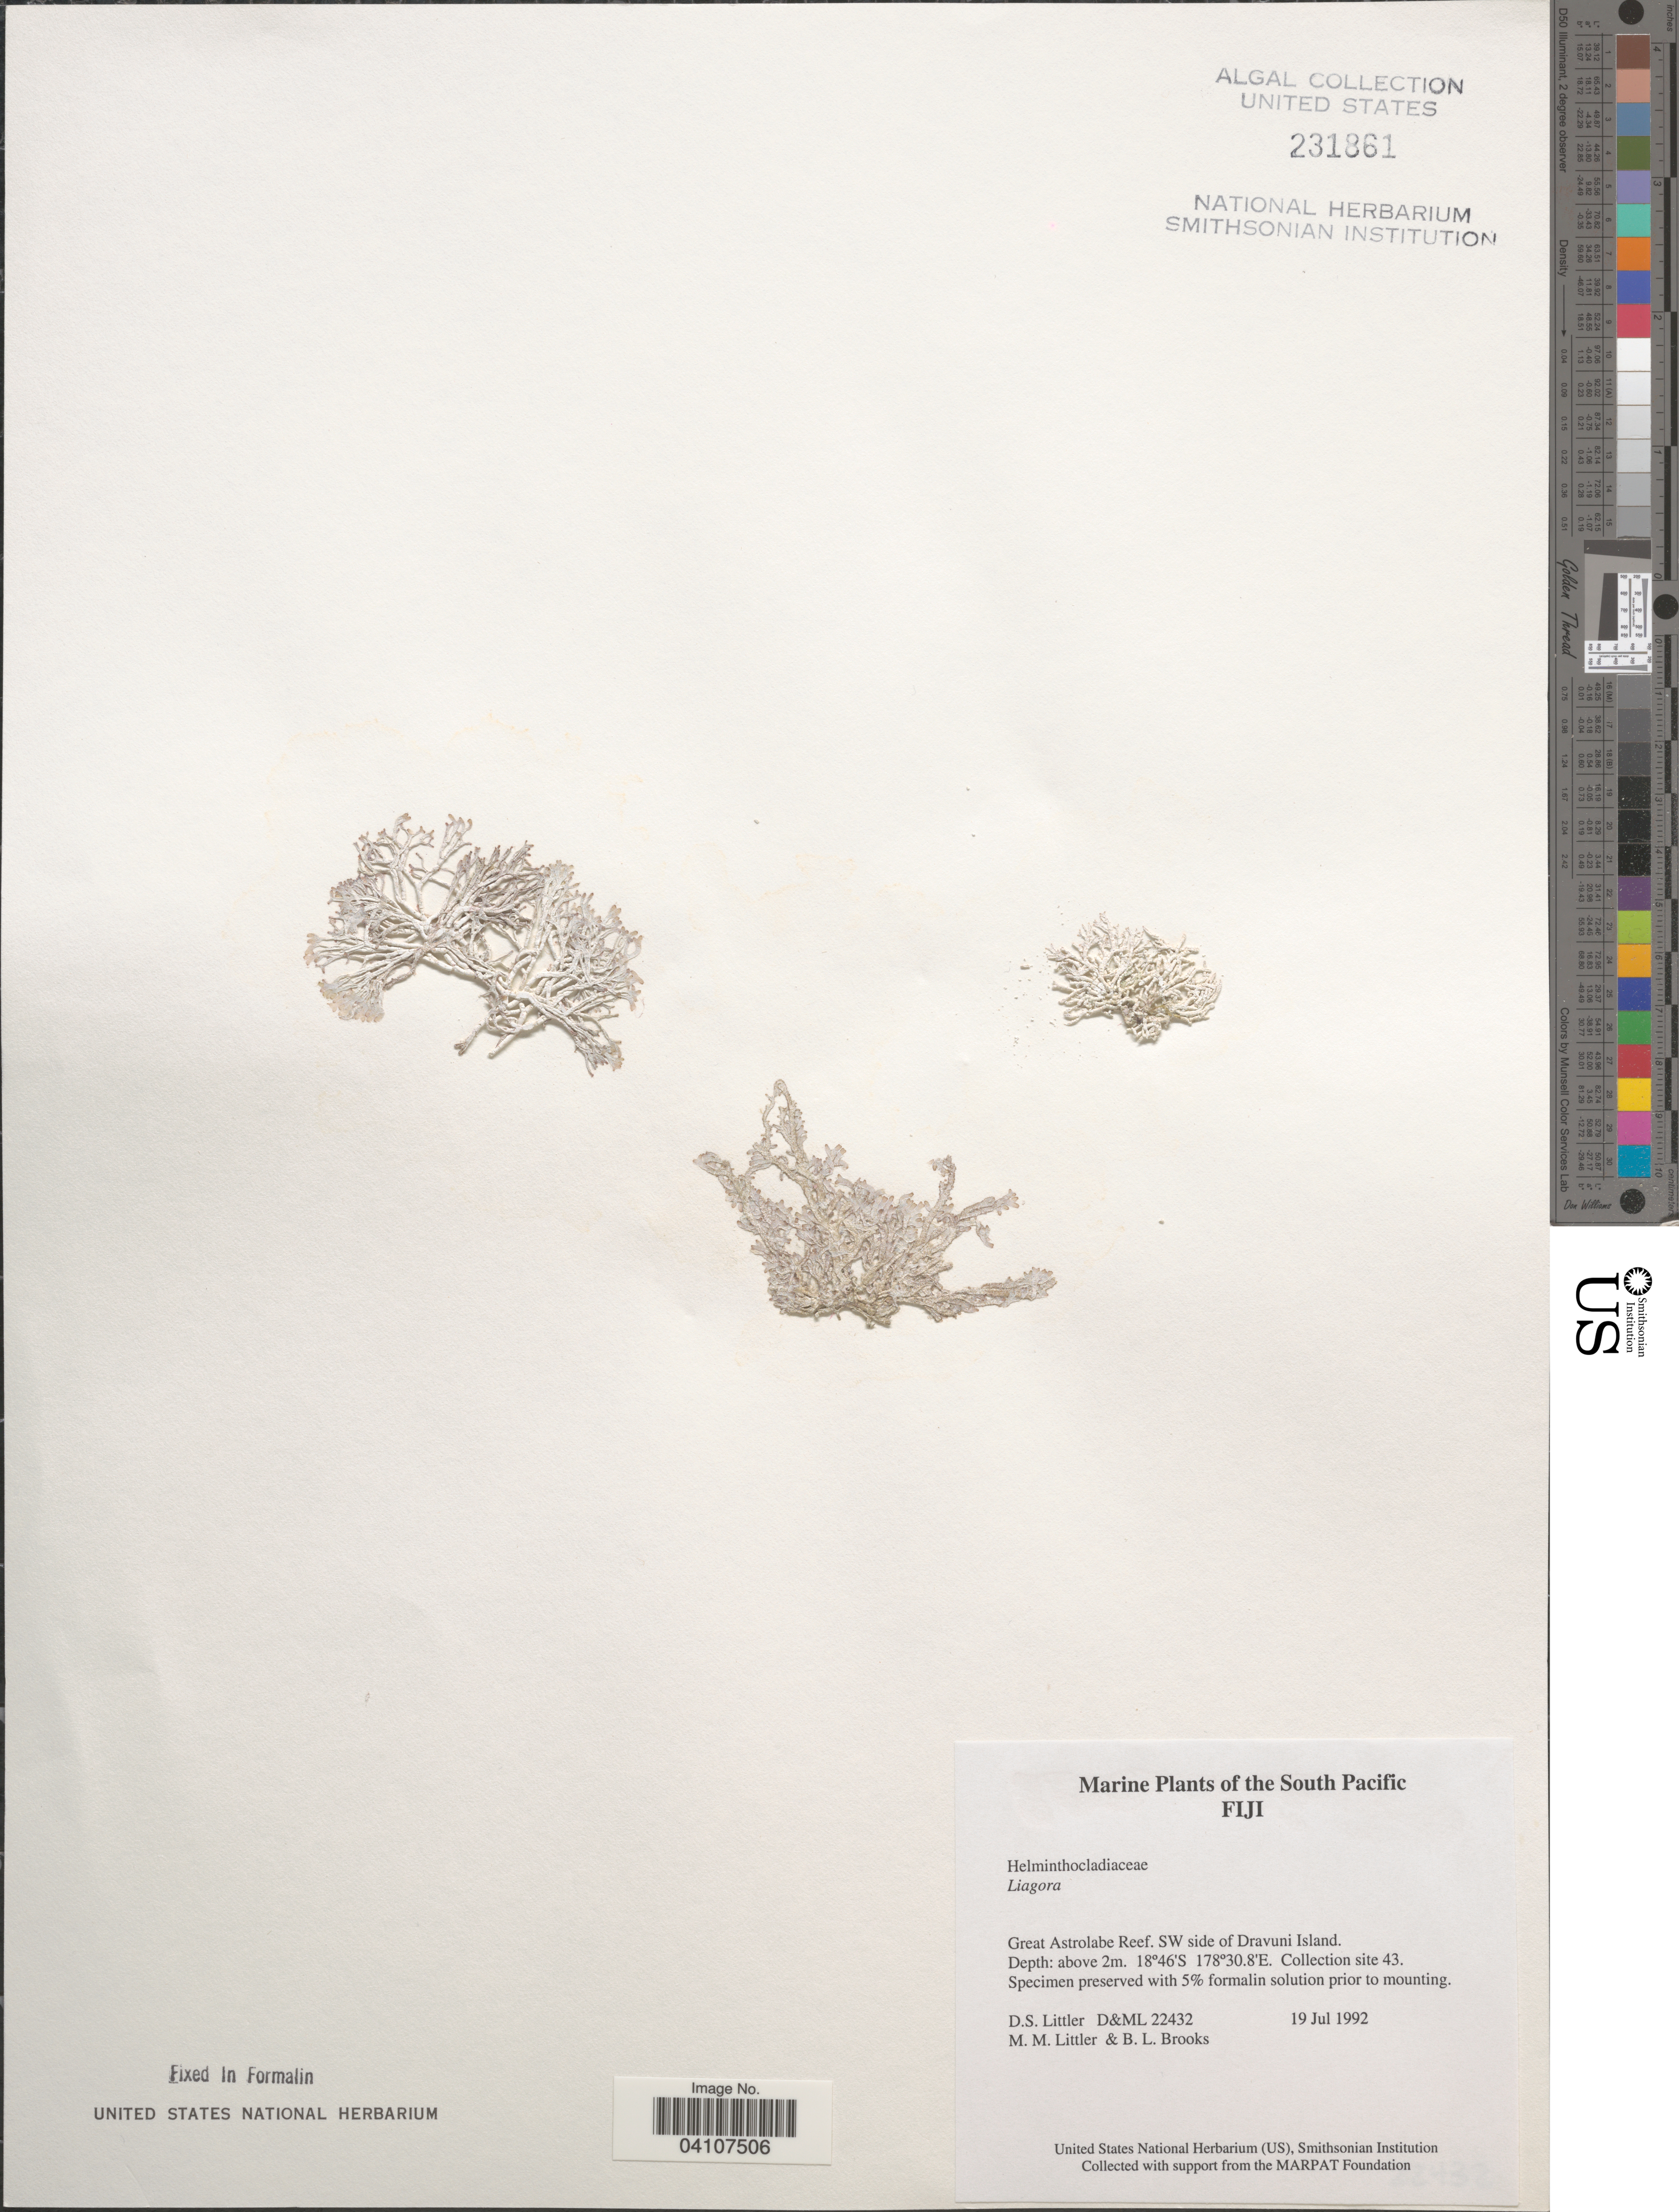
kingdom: Plantae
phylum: Rhodophyta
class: Florideophyceae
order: Nemaliales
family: Liagoraceae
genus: Liagora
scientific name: Liagora sp.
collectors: D. S. Littler & B. Brooks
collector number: D&ML 22432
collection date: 1992-07-19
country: Fiji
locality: The South Pacific. Great Astrolabe Reef. SW side of Dravuni Island. Collection site 43.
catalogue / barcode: US 231861